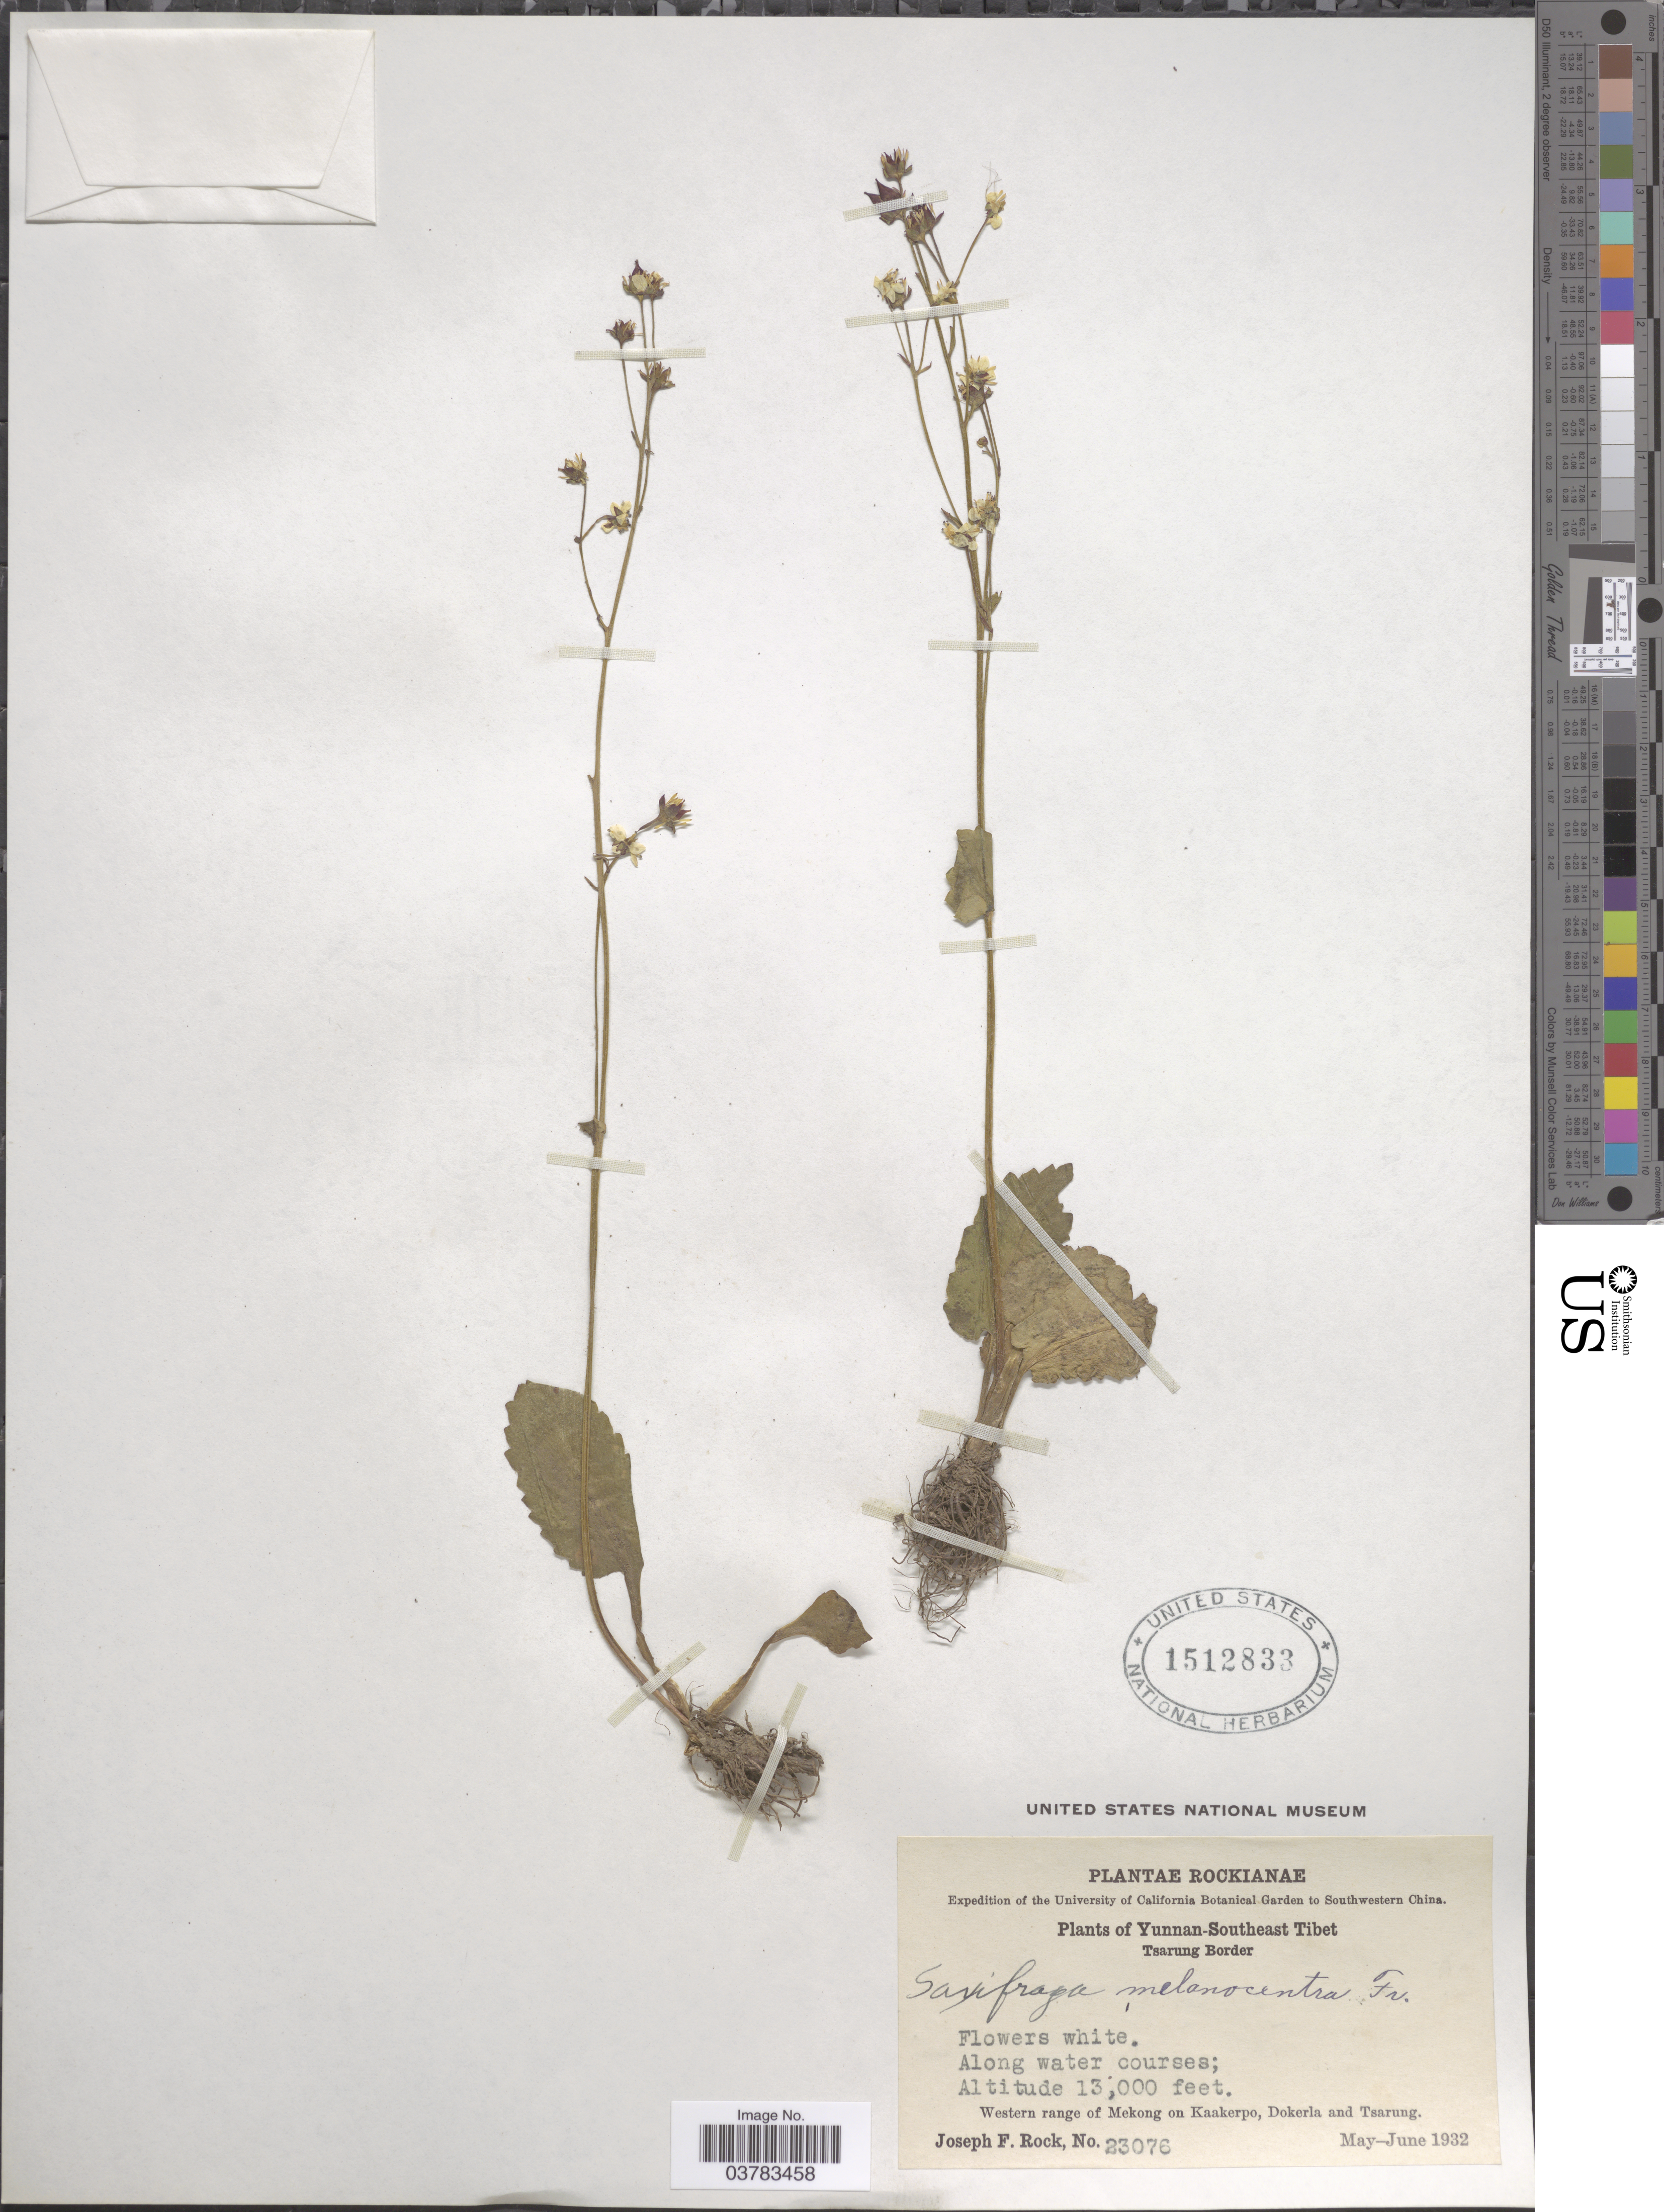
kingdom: Plantae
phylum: Tracheophyta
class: Magnoliopsida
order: Saxifragales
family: Saxifragaceae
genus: Micranthes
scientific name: Micranthes melanocentra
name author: (Franch.) Losinsk.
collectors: J. F. Rock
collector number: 23076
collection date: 1932-05/1932-06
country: China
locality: Expedition of the University of California Botanical Garden to Southwestern China. Yunnan-Southeast Tibet. Tsarung Border. Western range of Mekong on Kaakerpo, Dokerla and Tsarung.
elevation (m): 3962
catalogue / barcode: US 1512833